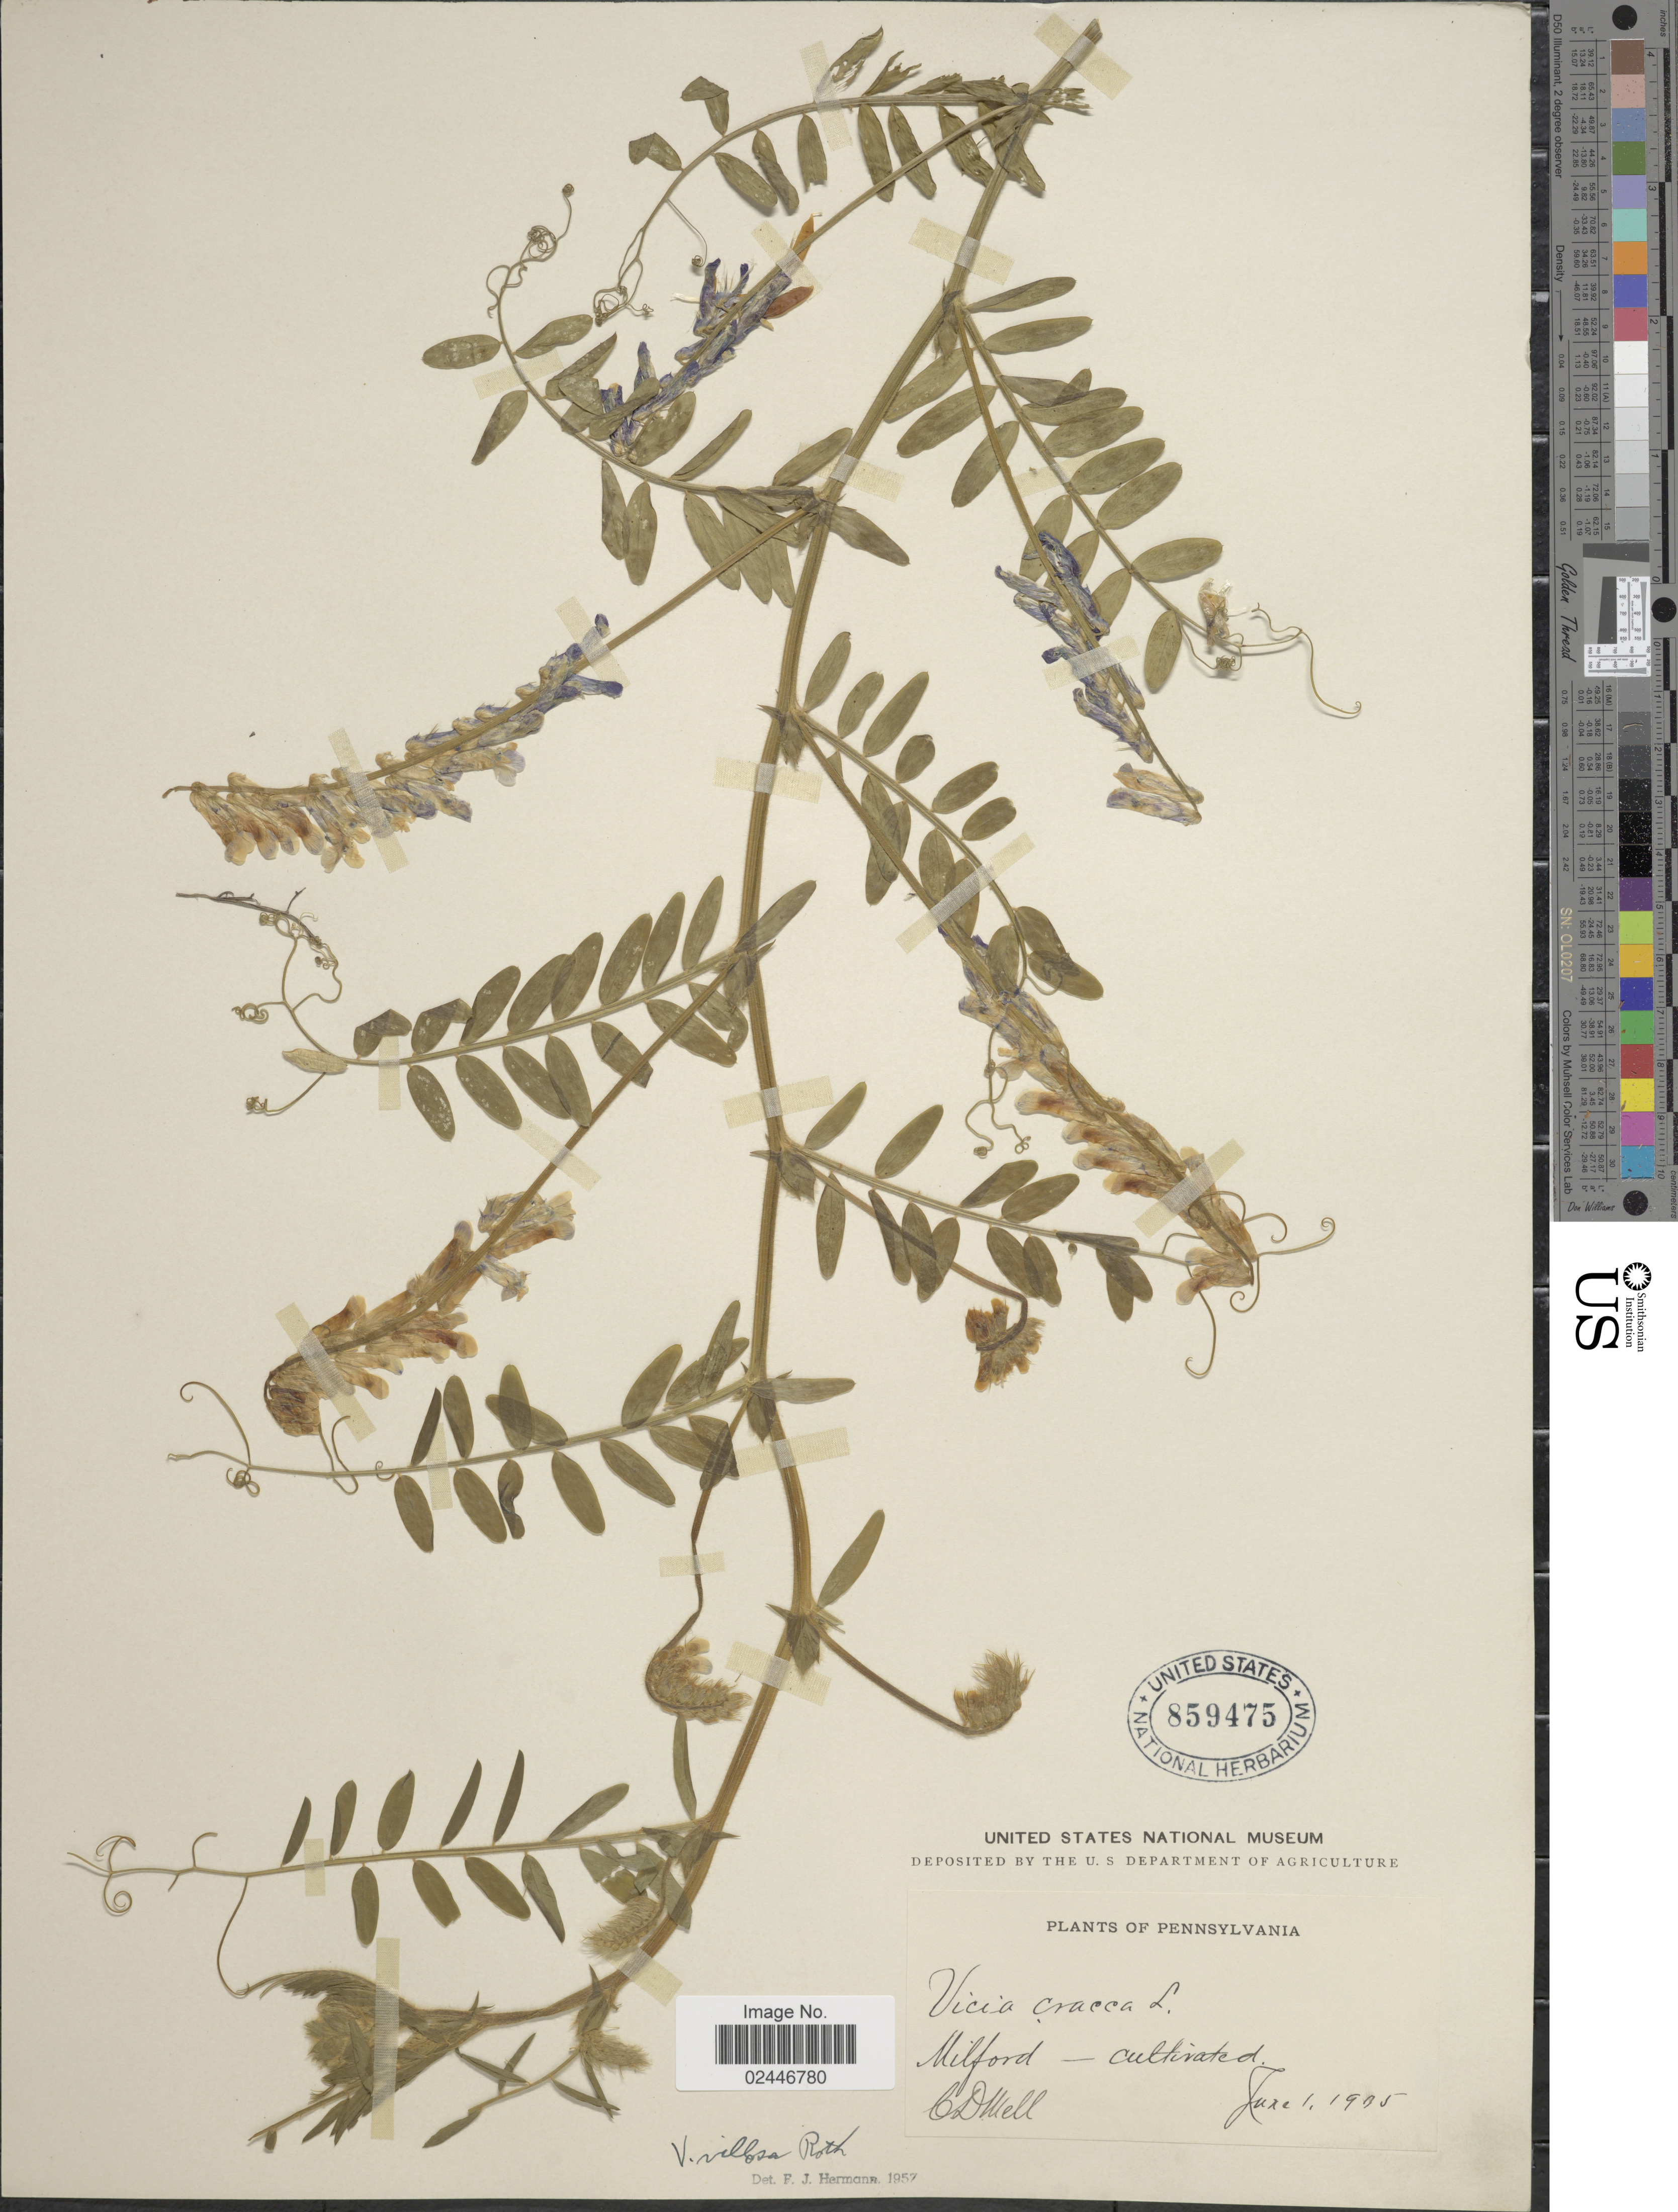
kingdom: Plantae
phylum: Tracheophyta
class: Magnoliopsida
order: Fabales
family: Fabaceae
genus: Vicia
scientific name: Vicia villosa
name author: Roth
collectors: C. D. Mell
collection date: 1905-06-01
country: United States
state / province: Pennsylvania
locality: Milford-cultivated.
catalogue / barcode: US 859475